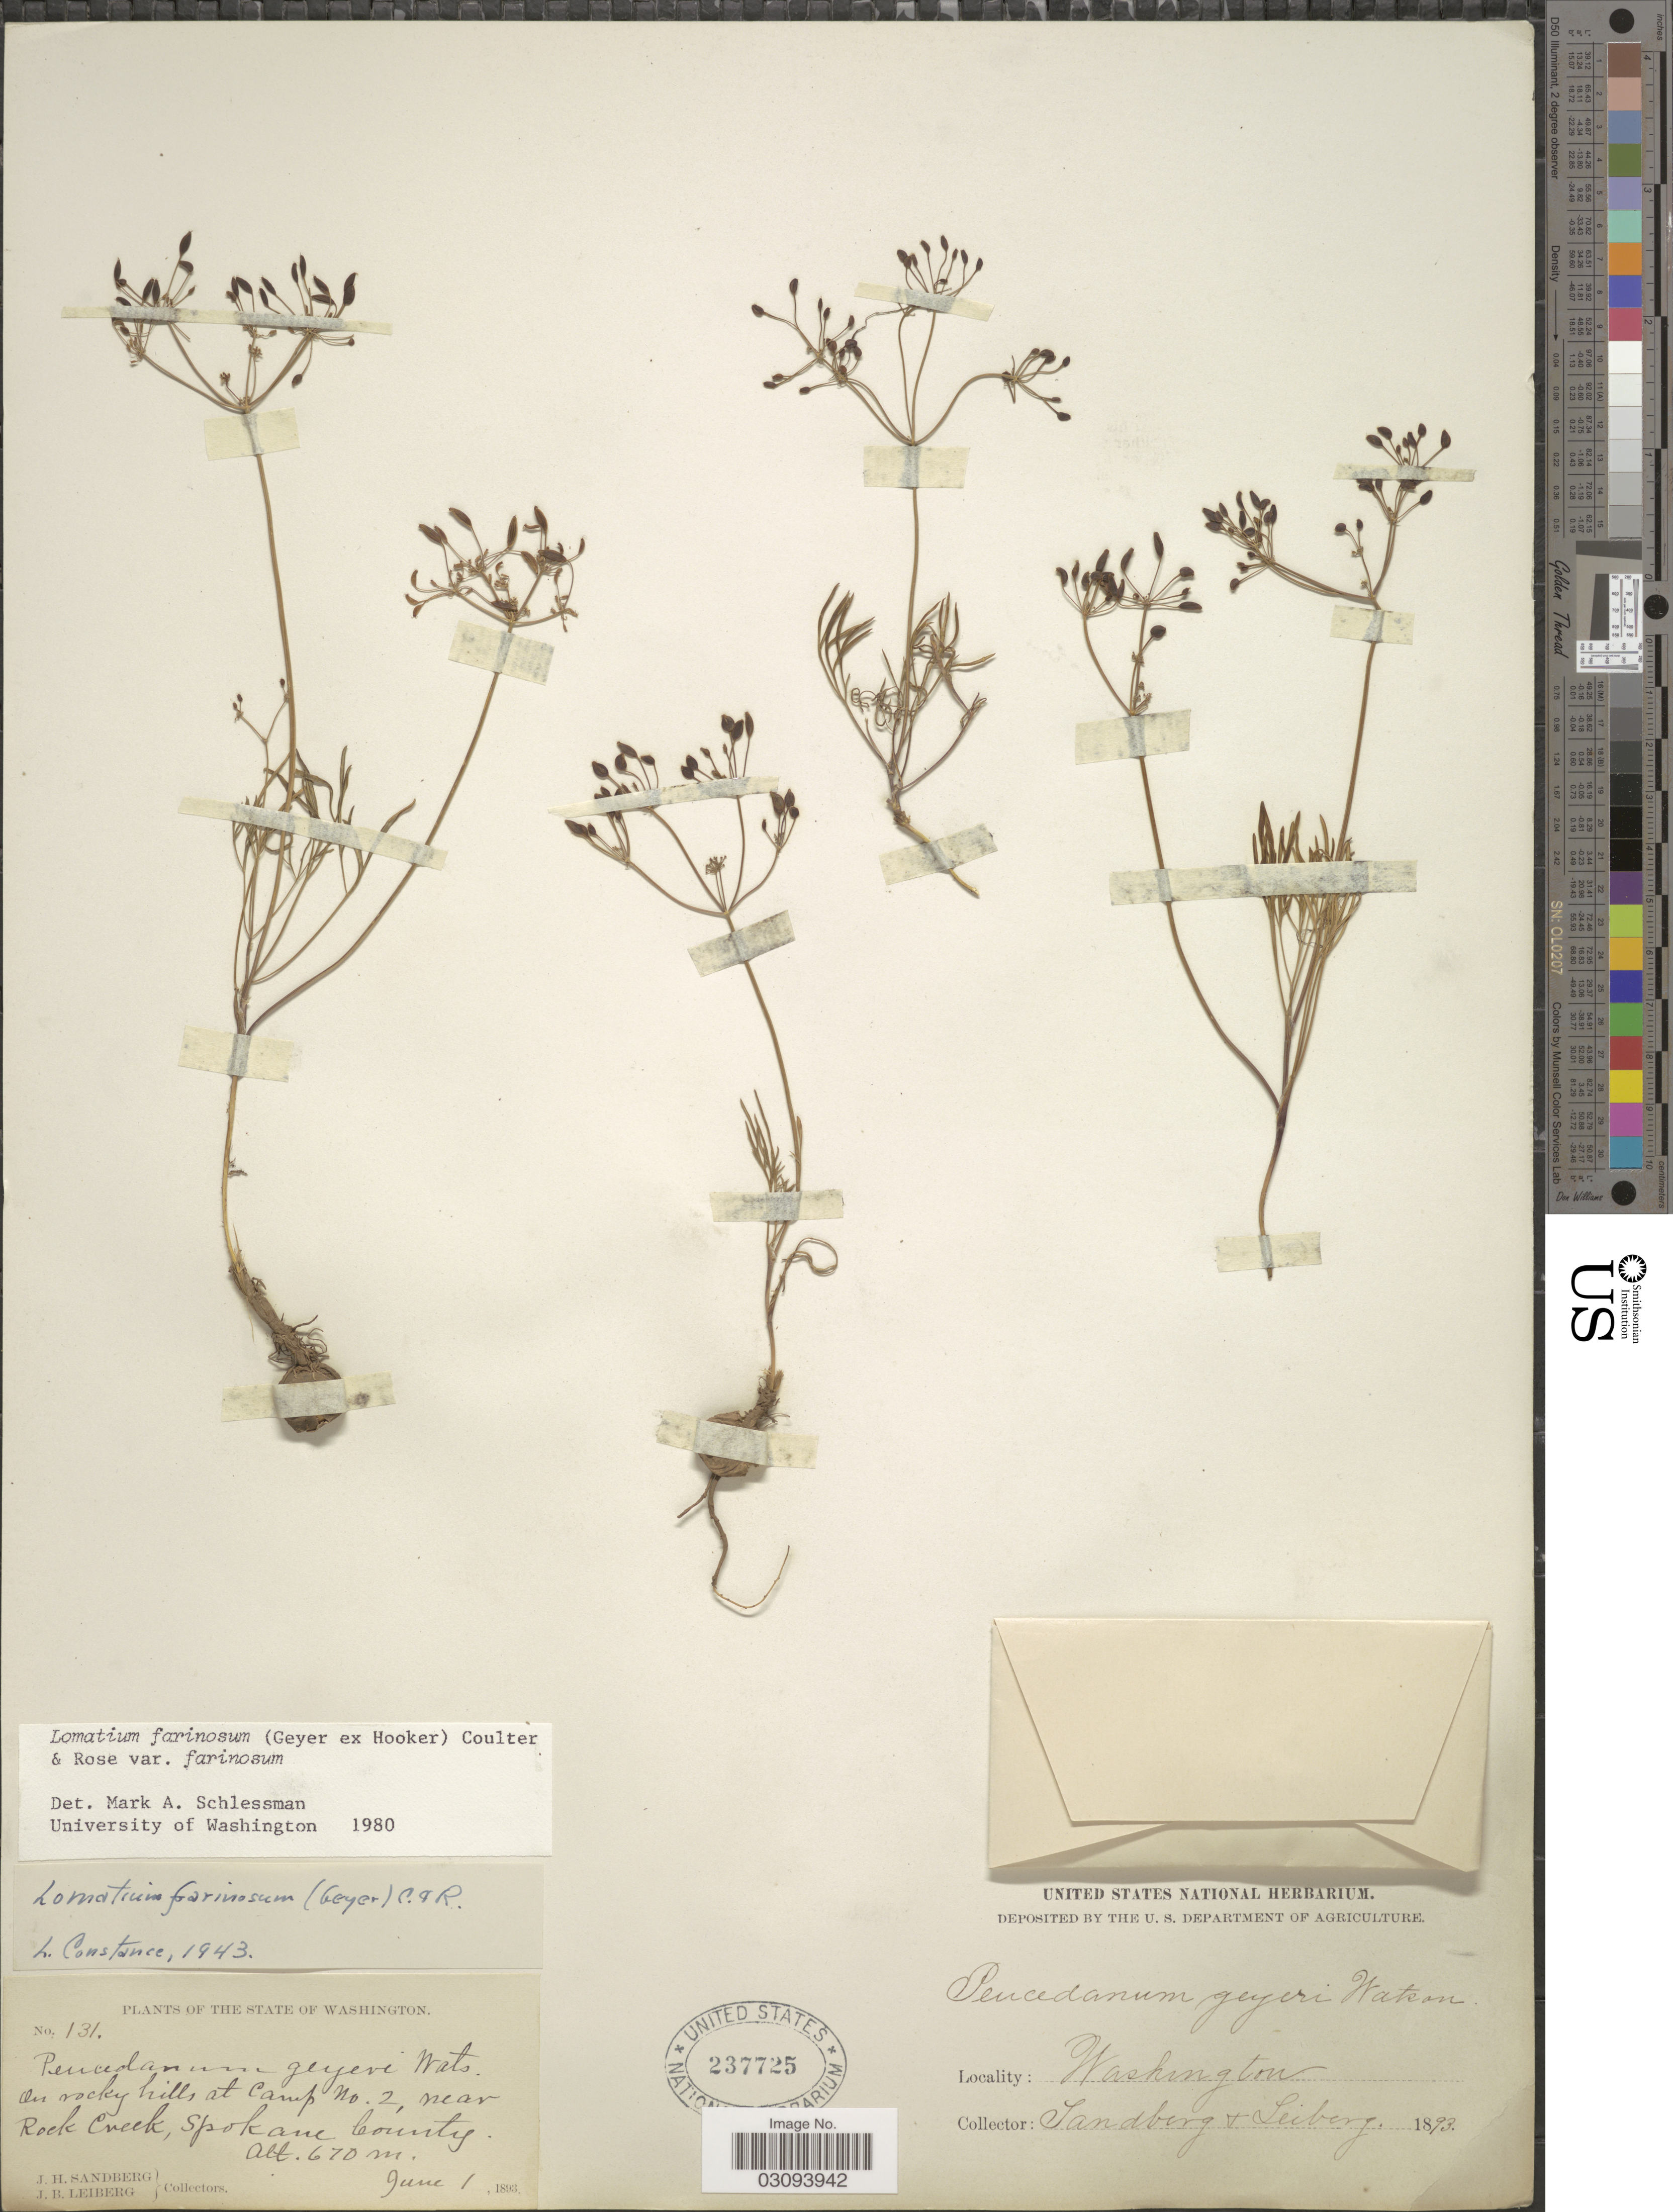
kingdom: Plantae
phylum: Tracheophyta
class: Magnoliopsida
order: Apiales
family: Apiaceae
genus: Lomatium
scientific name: Lomatium farinosum var. farinosum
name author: (Geyer) J.M. Coult. & Rose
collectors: J. H. Sandberg & J. B. Leiberg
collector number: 131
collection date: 1893-06-01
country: United States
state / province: Washington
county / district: Spokane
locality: On rocky hills at Camp No. 2, near Rock Creek, Spokane County.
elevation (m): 670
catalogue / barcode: US 237725